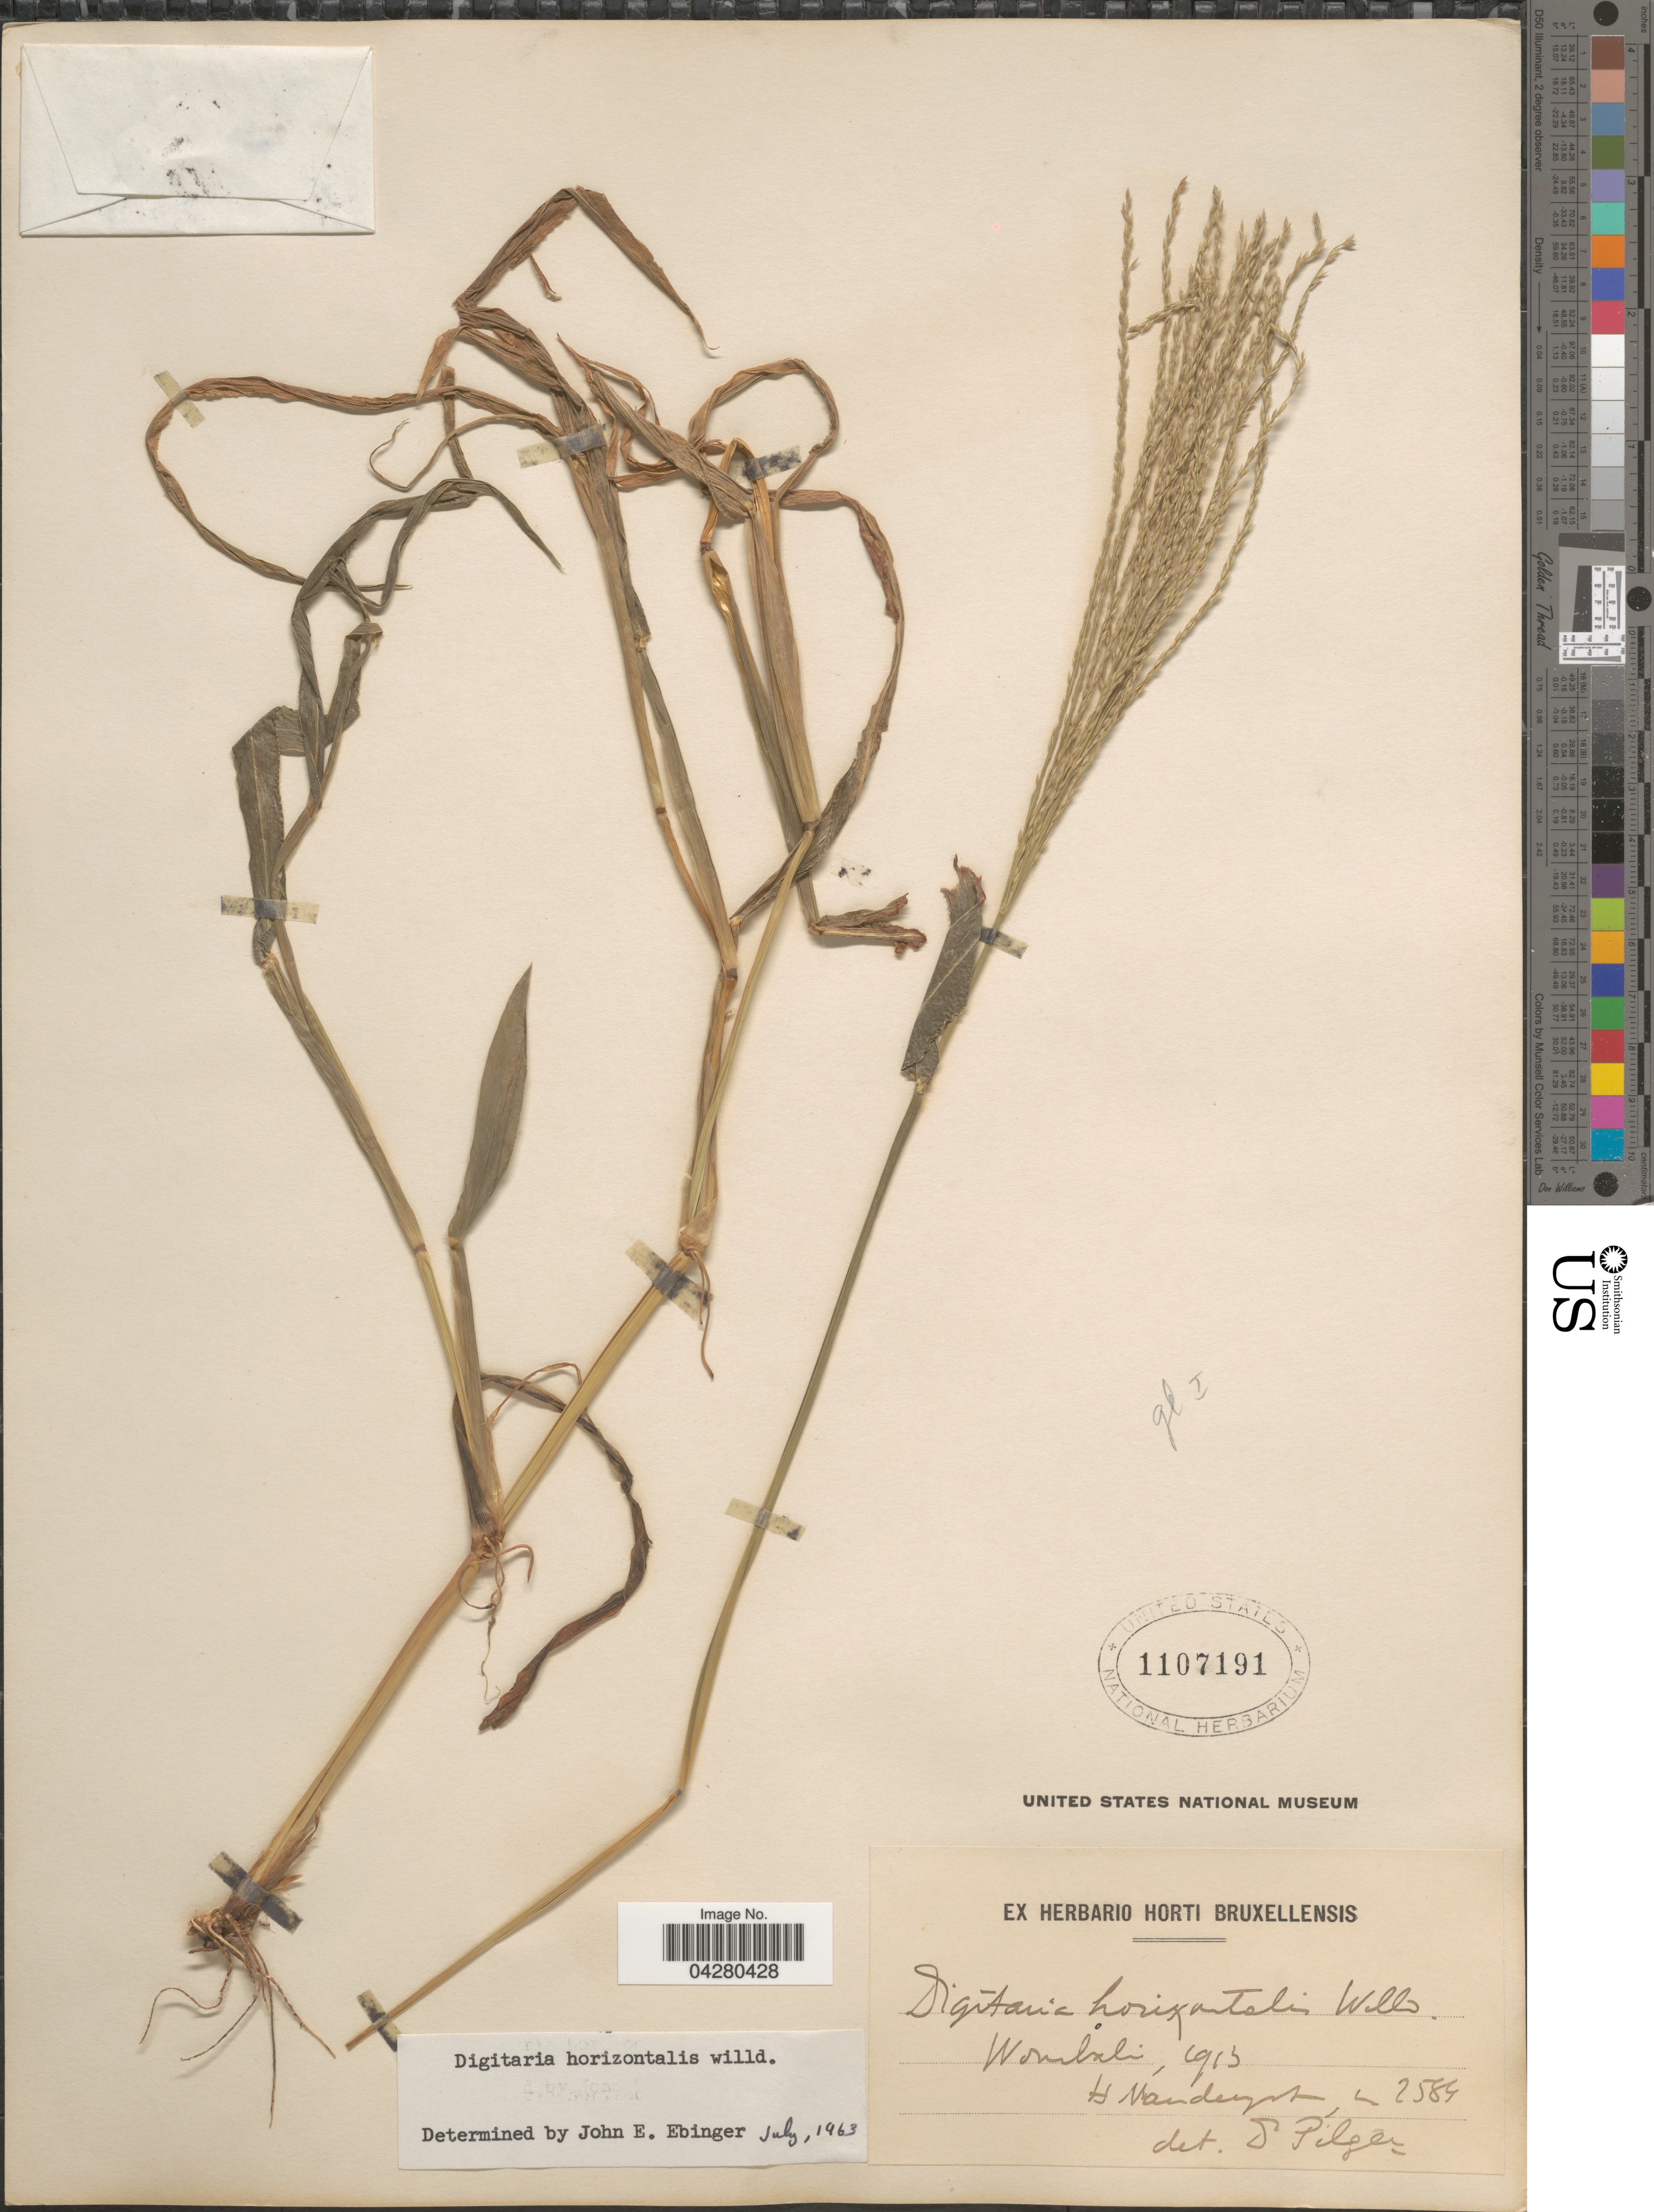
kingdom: Plantae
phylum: Tracheophyta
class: Liliopsida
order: Poales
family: Poaceae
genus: Digitaria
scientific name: Digitaria horizontalis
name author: Willd.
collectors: H. J. R. Vanderyst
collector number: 2584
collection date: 1913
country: Congo, Democratic Republic of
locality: Wombali.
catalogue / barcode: US 1107191